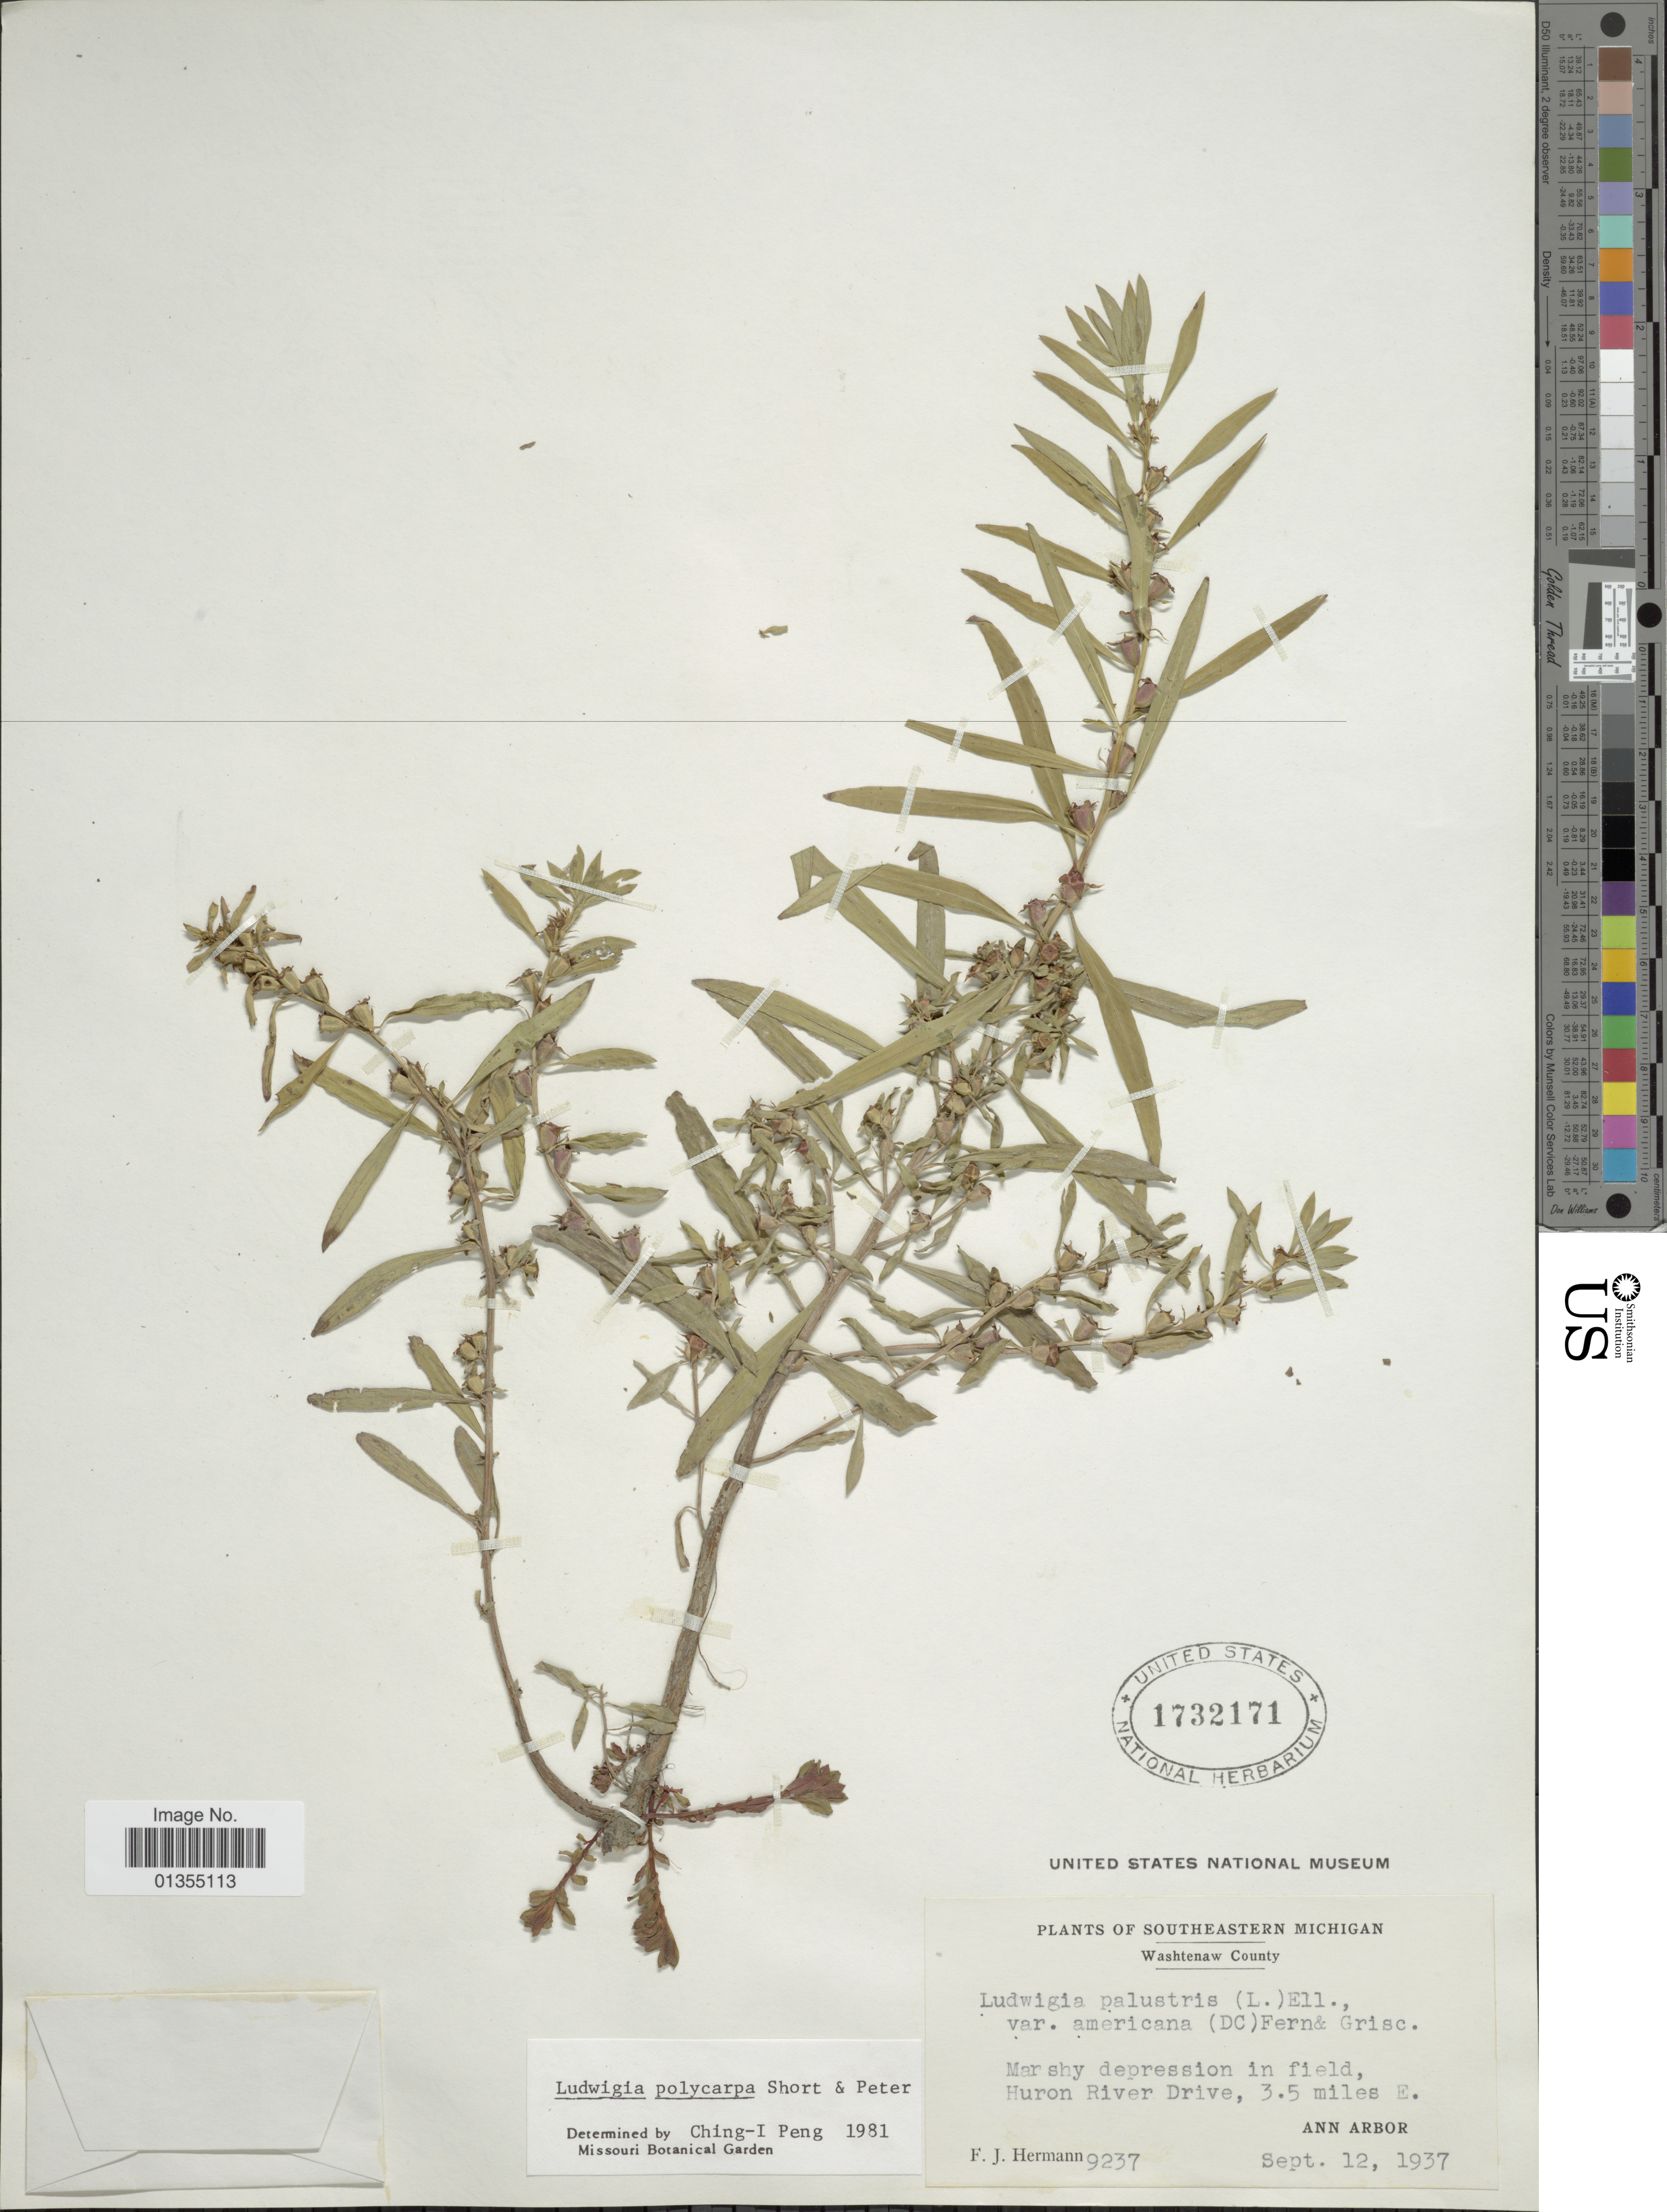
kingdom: Plantae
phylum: Tracheophyta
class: Magnoliopsida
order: Myrtales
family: Onagraceae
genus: Ludwigia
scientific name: Ludwigia polycarpa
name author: Short & R. Peter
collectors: F. J. Hermann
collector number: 9237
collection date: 1937-09-12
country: United States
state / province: Michigan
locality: Southeastern Michigan, Washtenaw County, Huron River Drive, 3.5 miles E.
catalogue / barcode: US 1732171